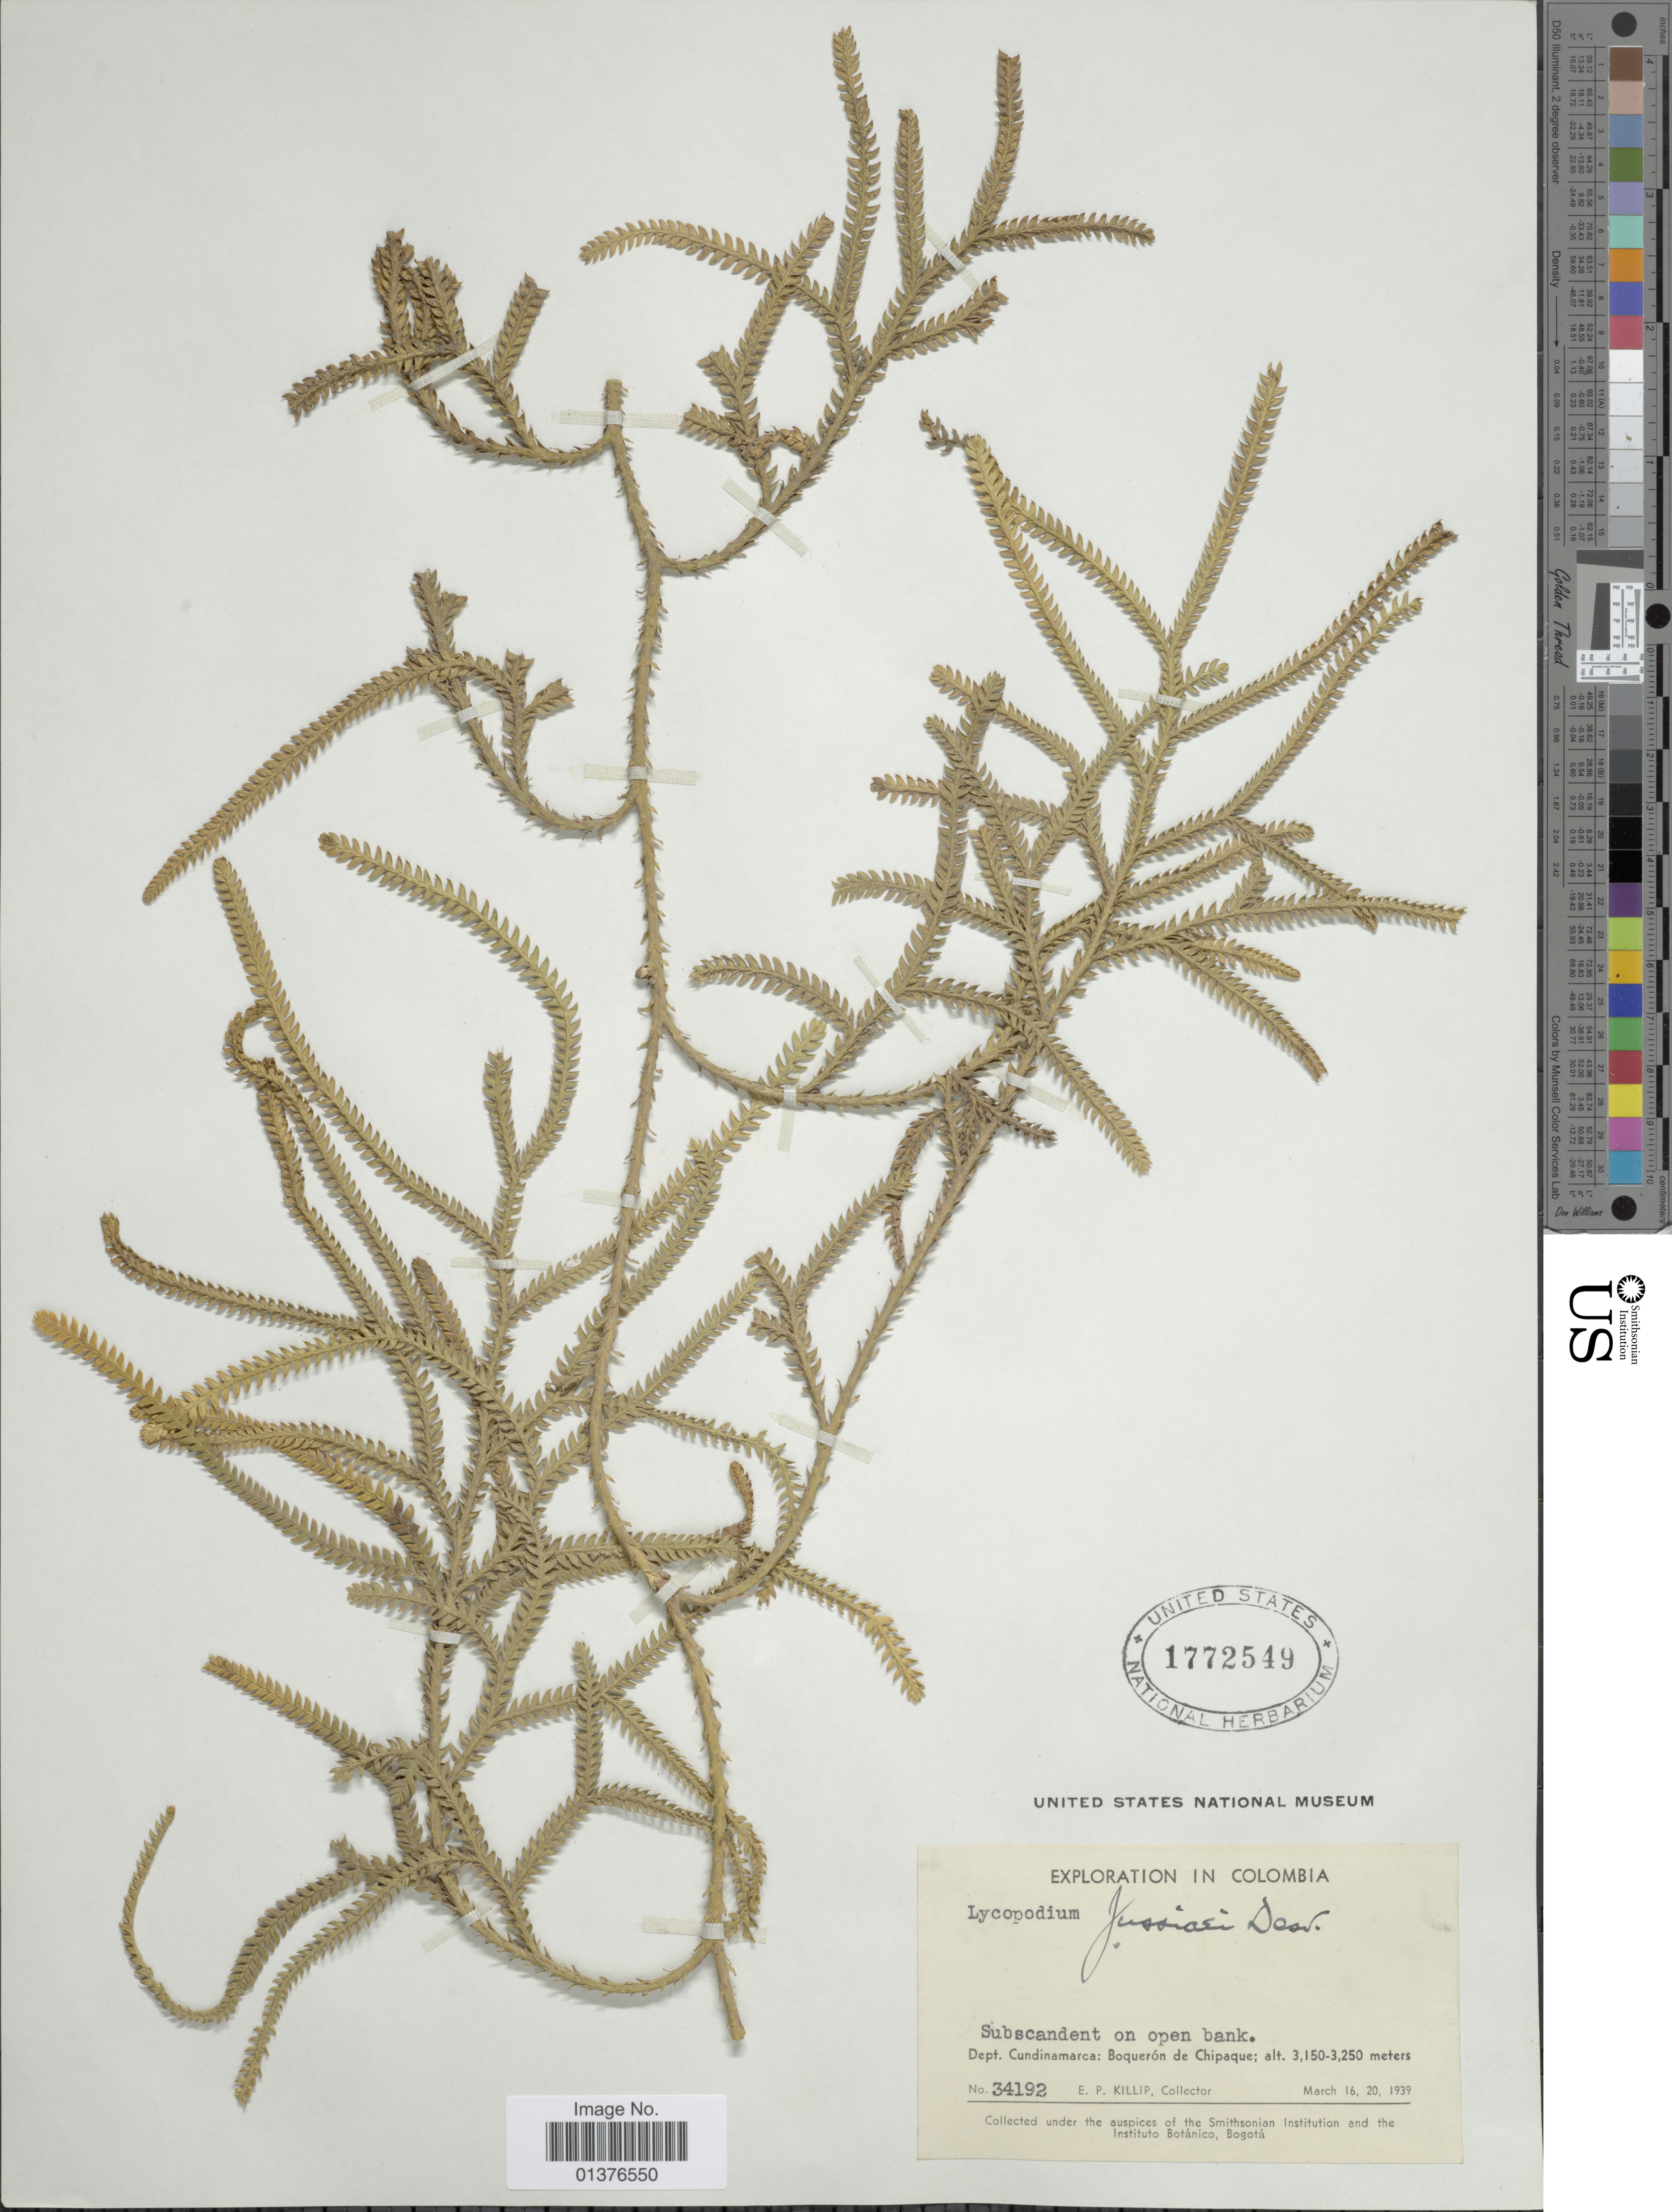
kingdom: Plantae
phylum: Tracheophyta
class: Lycopodiopsida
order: Lycopodiales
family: Lycopodiaceae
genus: Diphasium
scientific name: Diphasium jussiaei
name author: (Desv.) C. Presl ex Rothm.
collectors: E. P. Killip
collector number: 34192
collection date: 1939-03-16/1939-03-20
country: Colombia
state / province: Cundinamarca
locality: Boquerón de Chipaque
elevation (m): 3150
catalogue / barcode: US 1772549